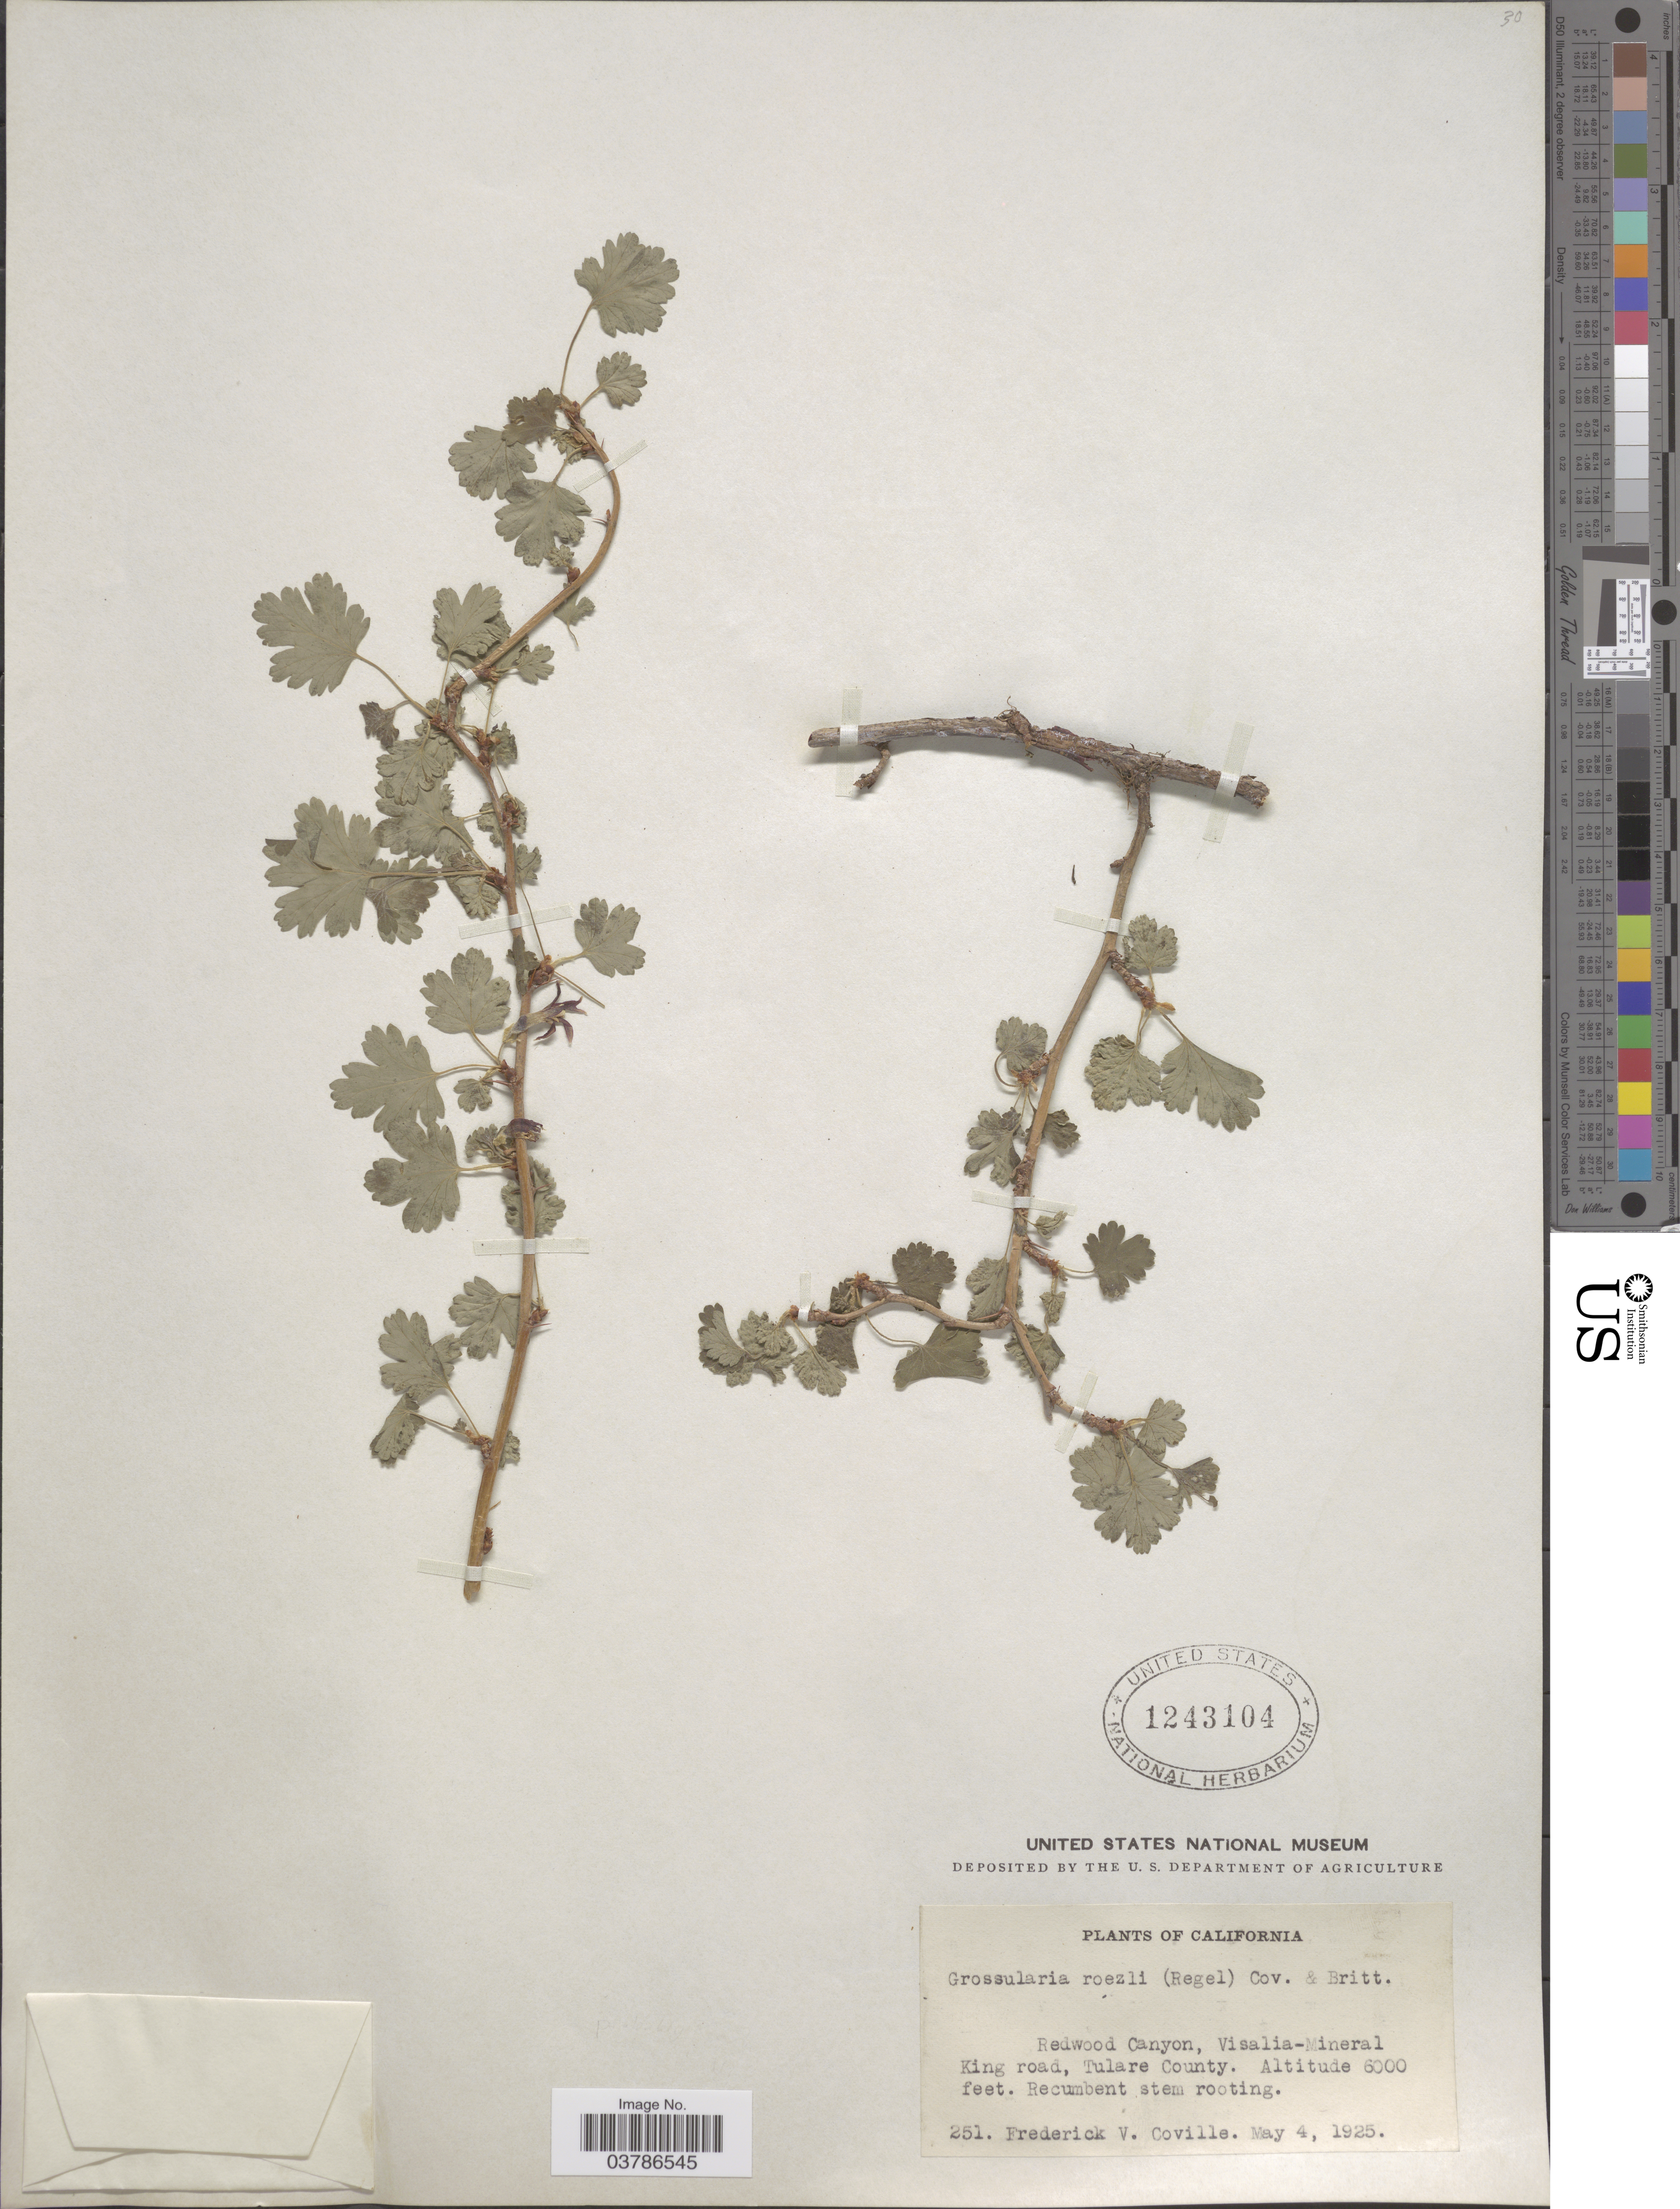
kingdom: Plantae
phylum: Tracheophyta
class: Magnoliopsida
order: Saxifragales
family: Grossulariaceae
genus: Ribes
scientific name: Ribes roezlii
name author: Regel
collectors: F. V. Coville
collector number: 251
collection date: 1925-05-04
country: United States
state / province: California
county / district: Tulare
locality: Redwood Canyon, Visalia-Mineral King road, Tulare County.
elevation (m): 1829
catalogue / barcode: US 1243104